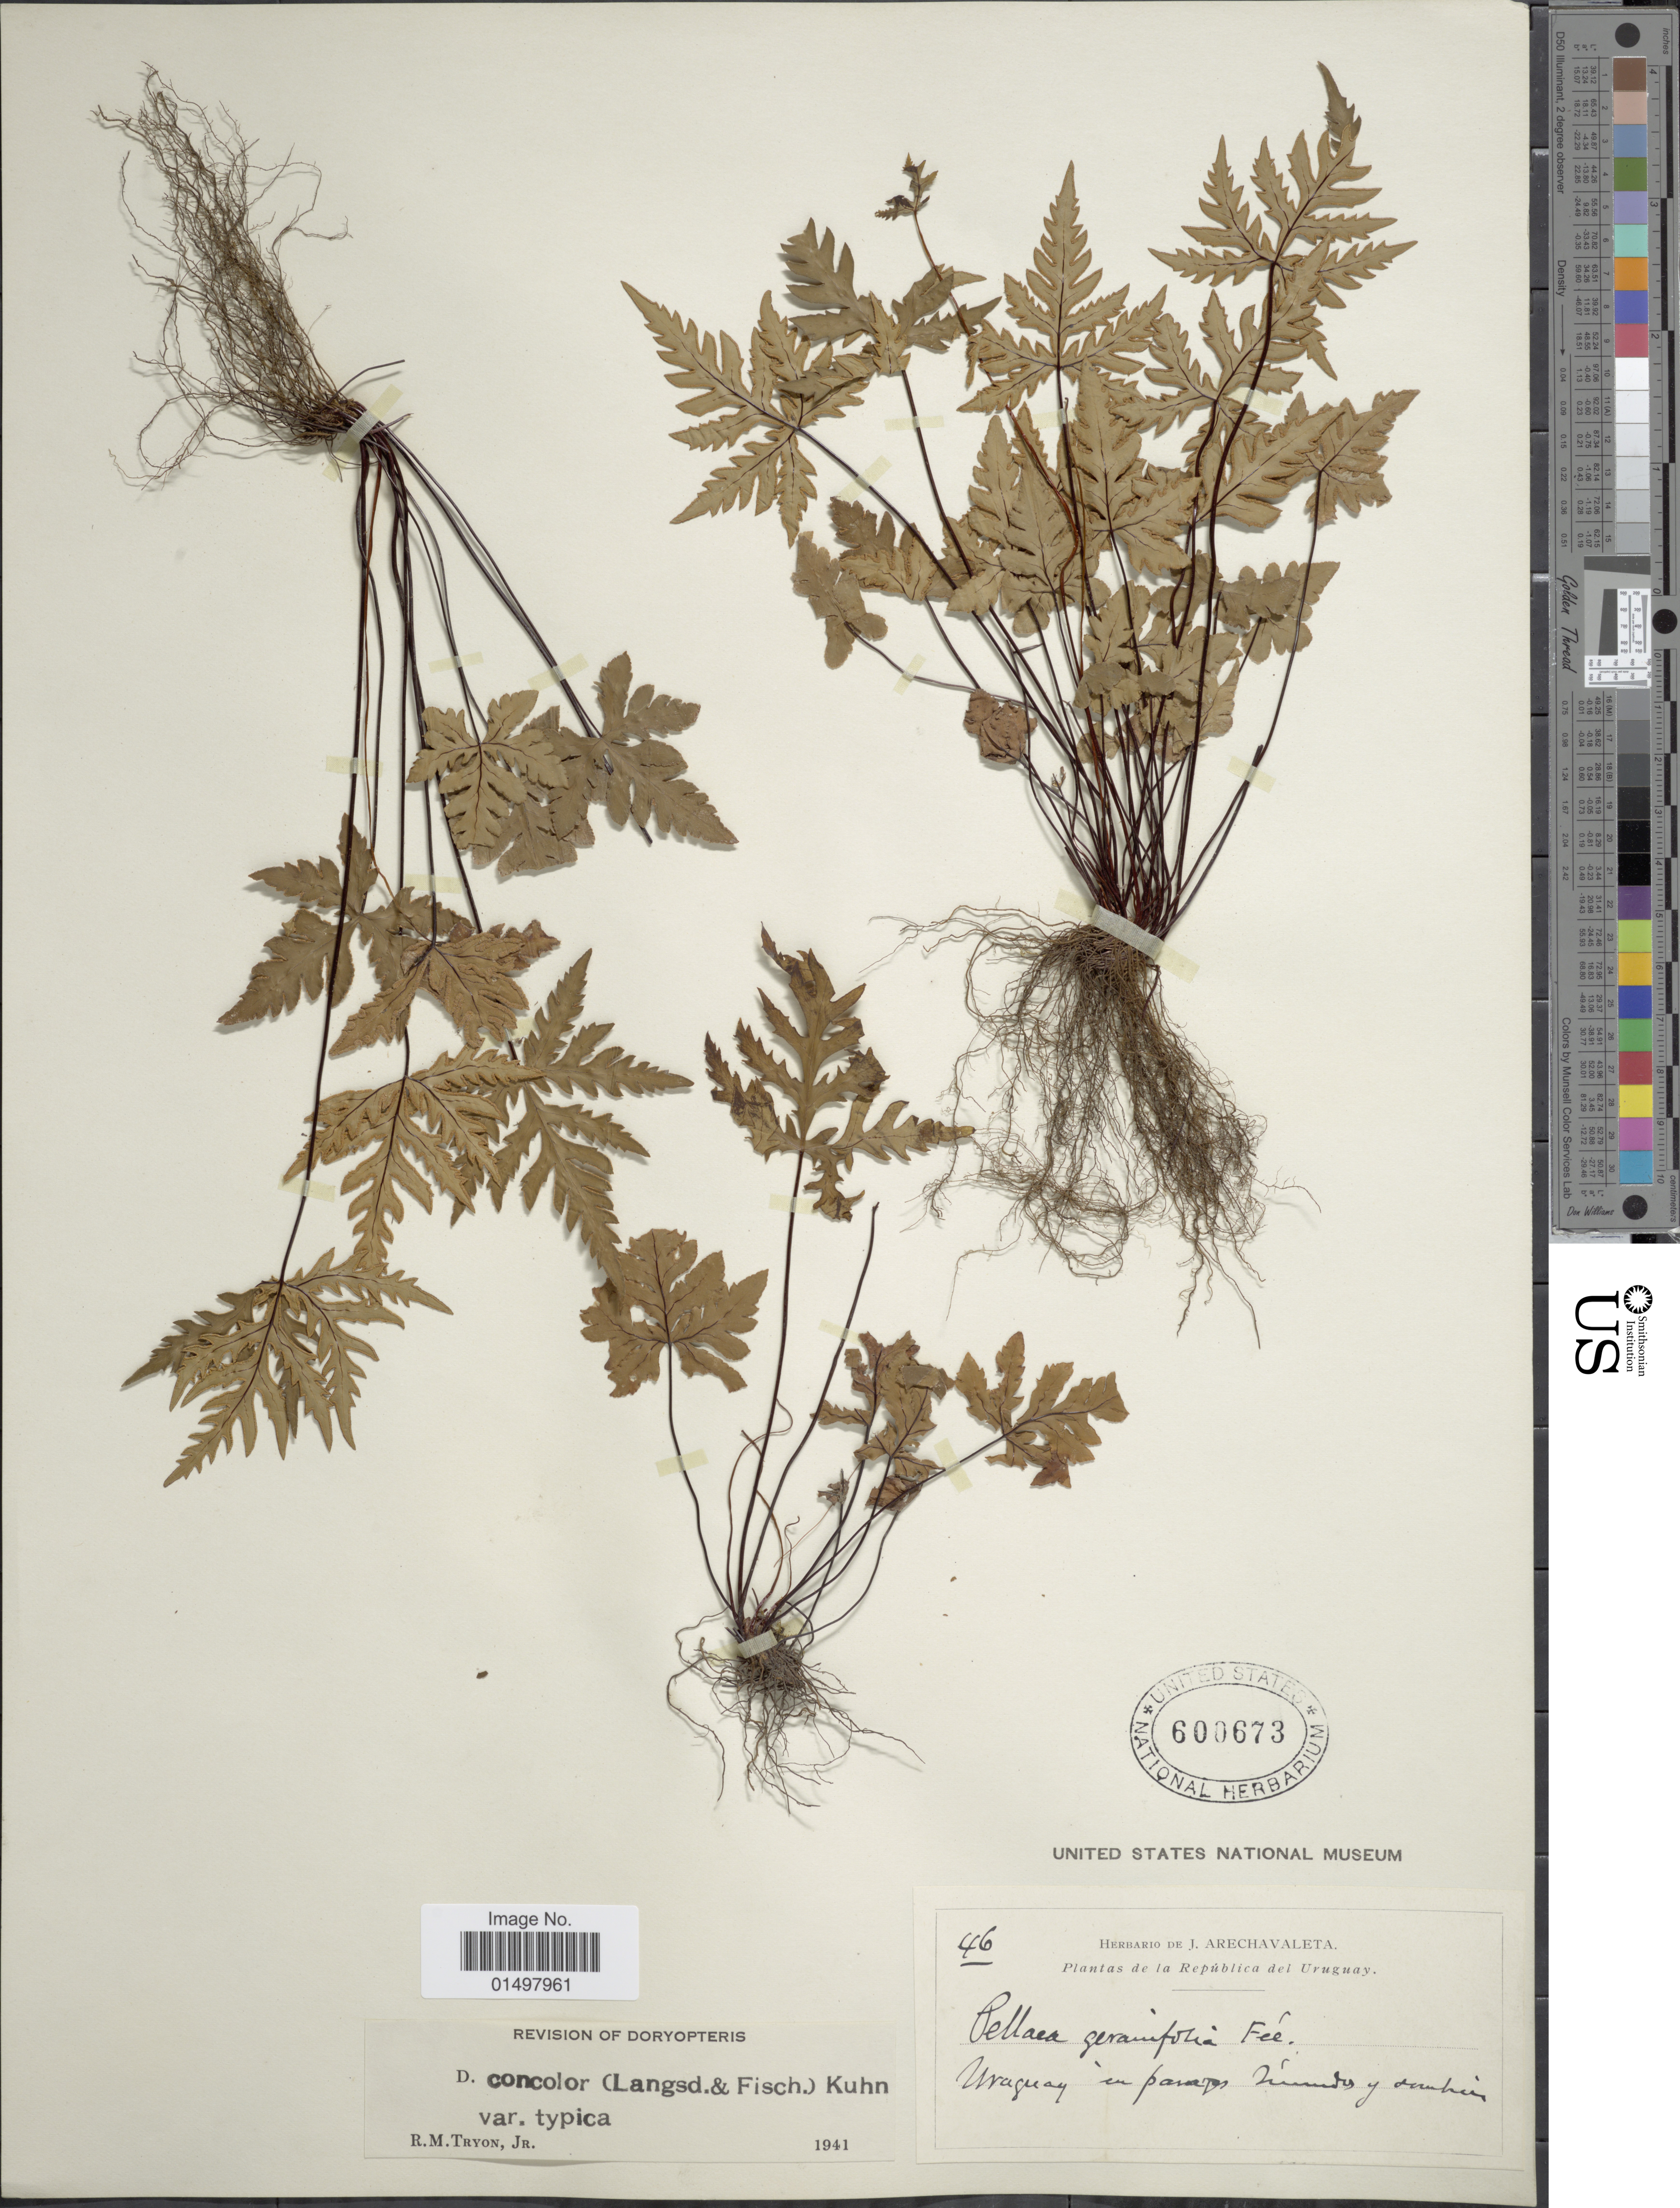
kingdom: Plantae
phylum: Tracheophyta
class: Polypodiopsida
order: Polypodiales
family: Pteridaceae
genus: Doryopteris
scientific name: Doryopteris concolor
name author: (Langsd. & Fisch.) Kuhn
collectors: ex herb. Arechavaleta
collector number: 46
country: Uruguay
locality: La Republica del Uruguay.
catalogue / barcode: US 600673